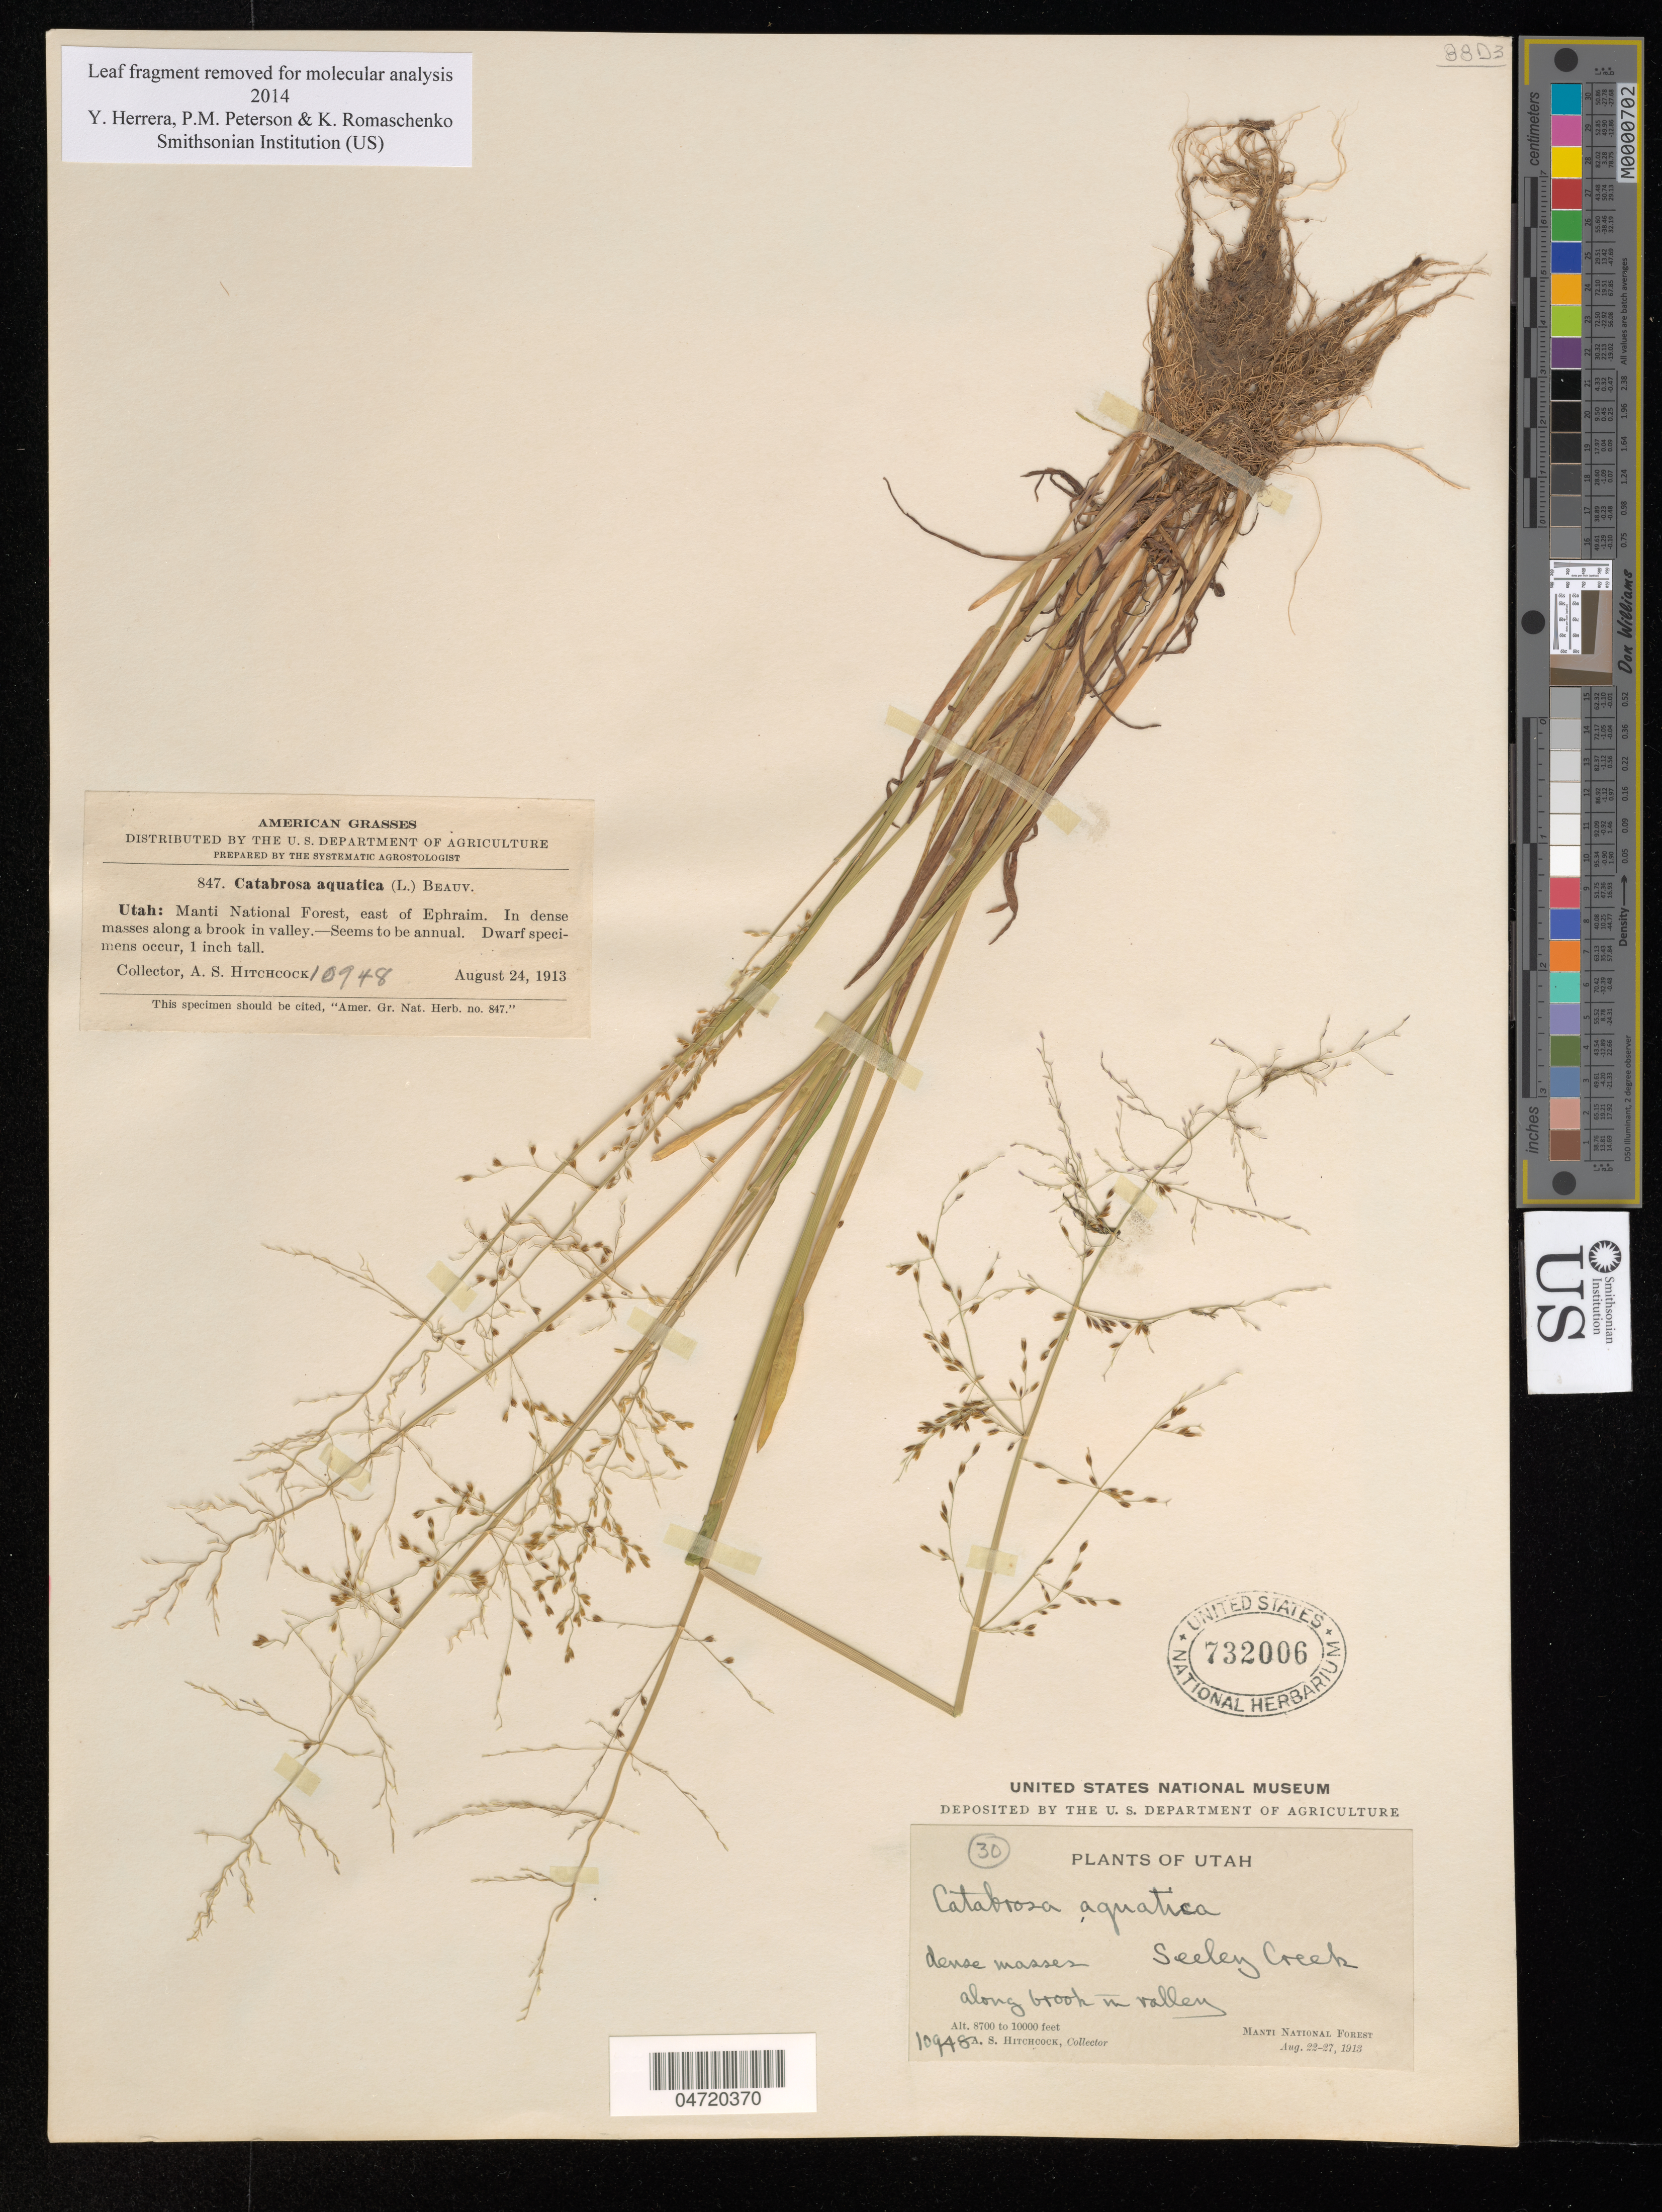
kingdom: Plantae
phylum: Tracheophyta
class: Liliopsida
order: Poales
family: Poaceae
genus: Catabrosa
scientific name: Catabrosa aquatica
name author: (L.) P. Beauv.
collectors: A. Hitchcock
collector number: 10948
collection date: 1913-08-24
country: United States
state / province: Utah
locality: Seeley Creek. Along brook in valley. Manti National Forest, east of Ephraim. In dense masses along a brook in valley.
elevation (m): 2652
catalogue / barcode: US 732006